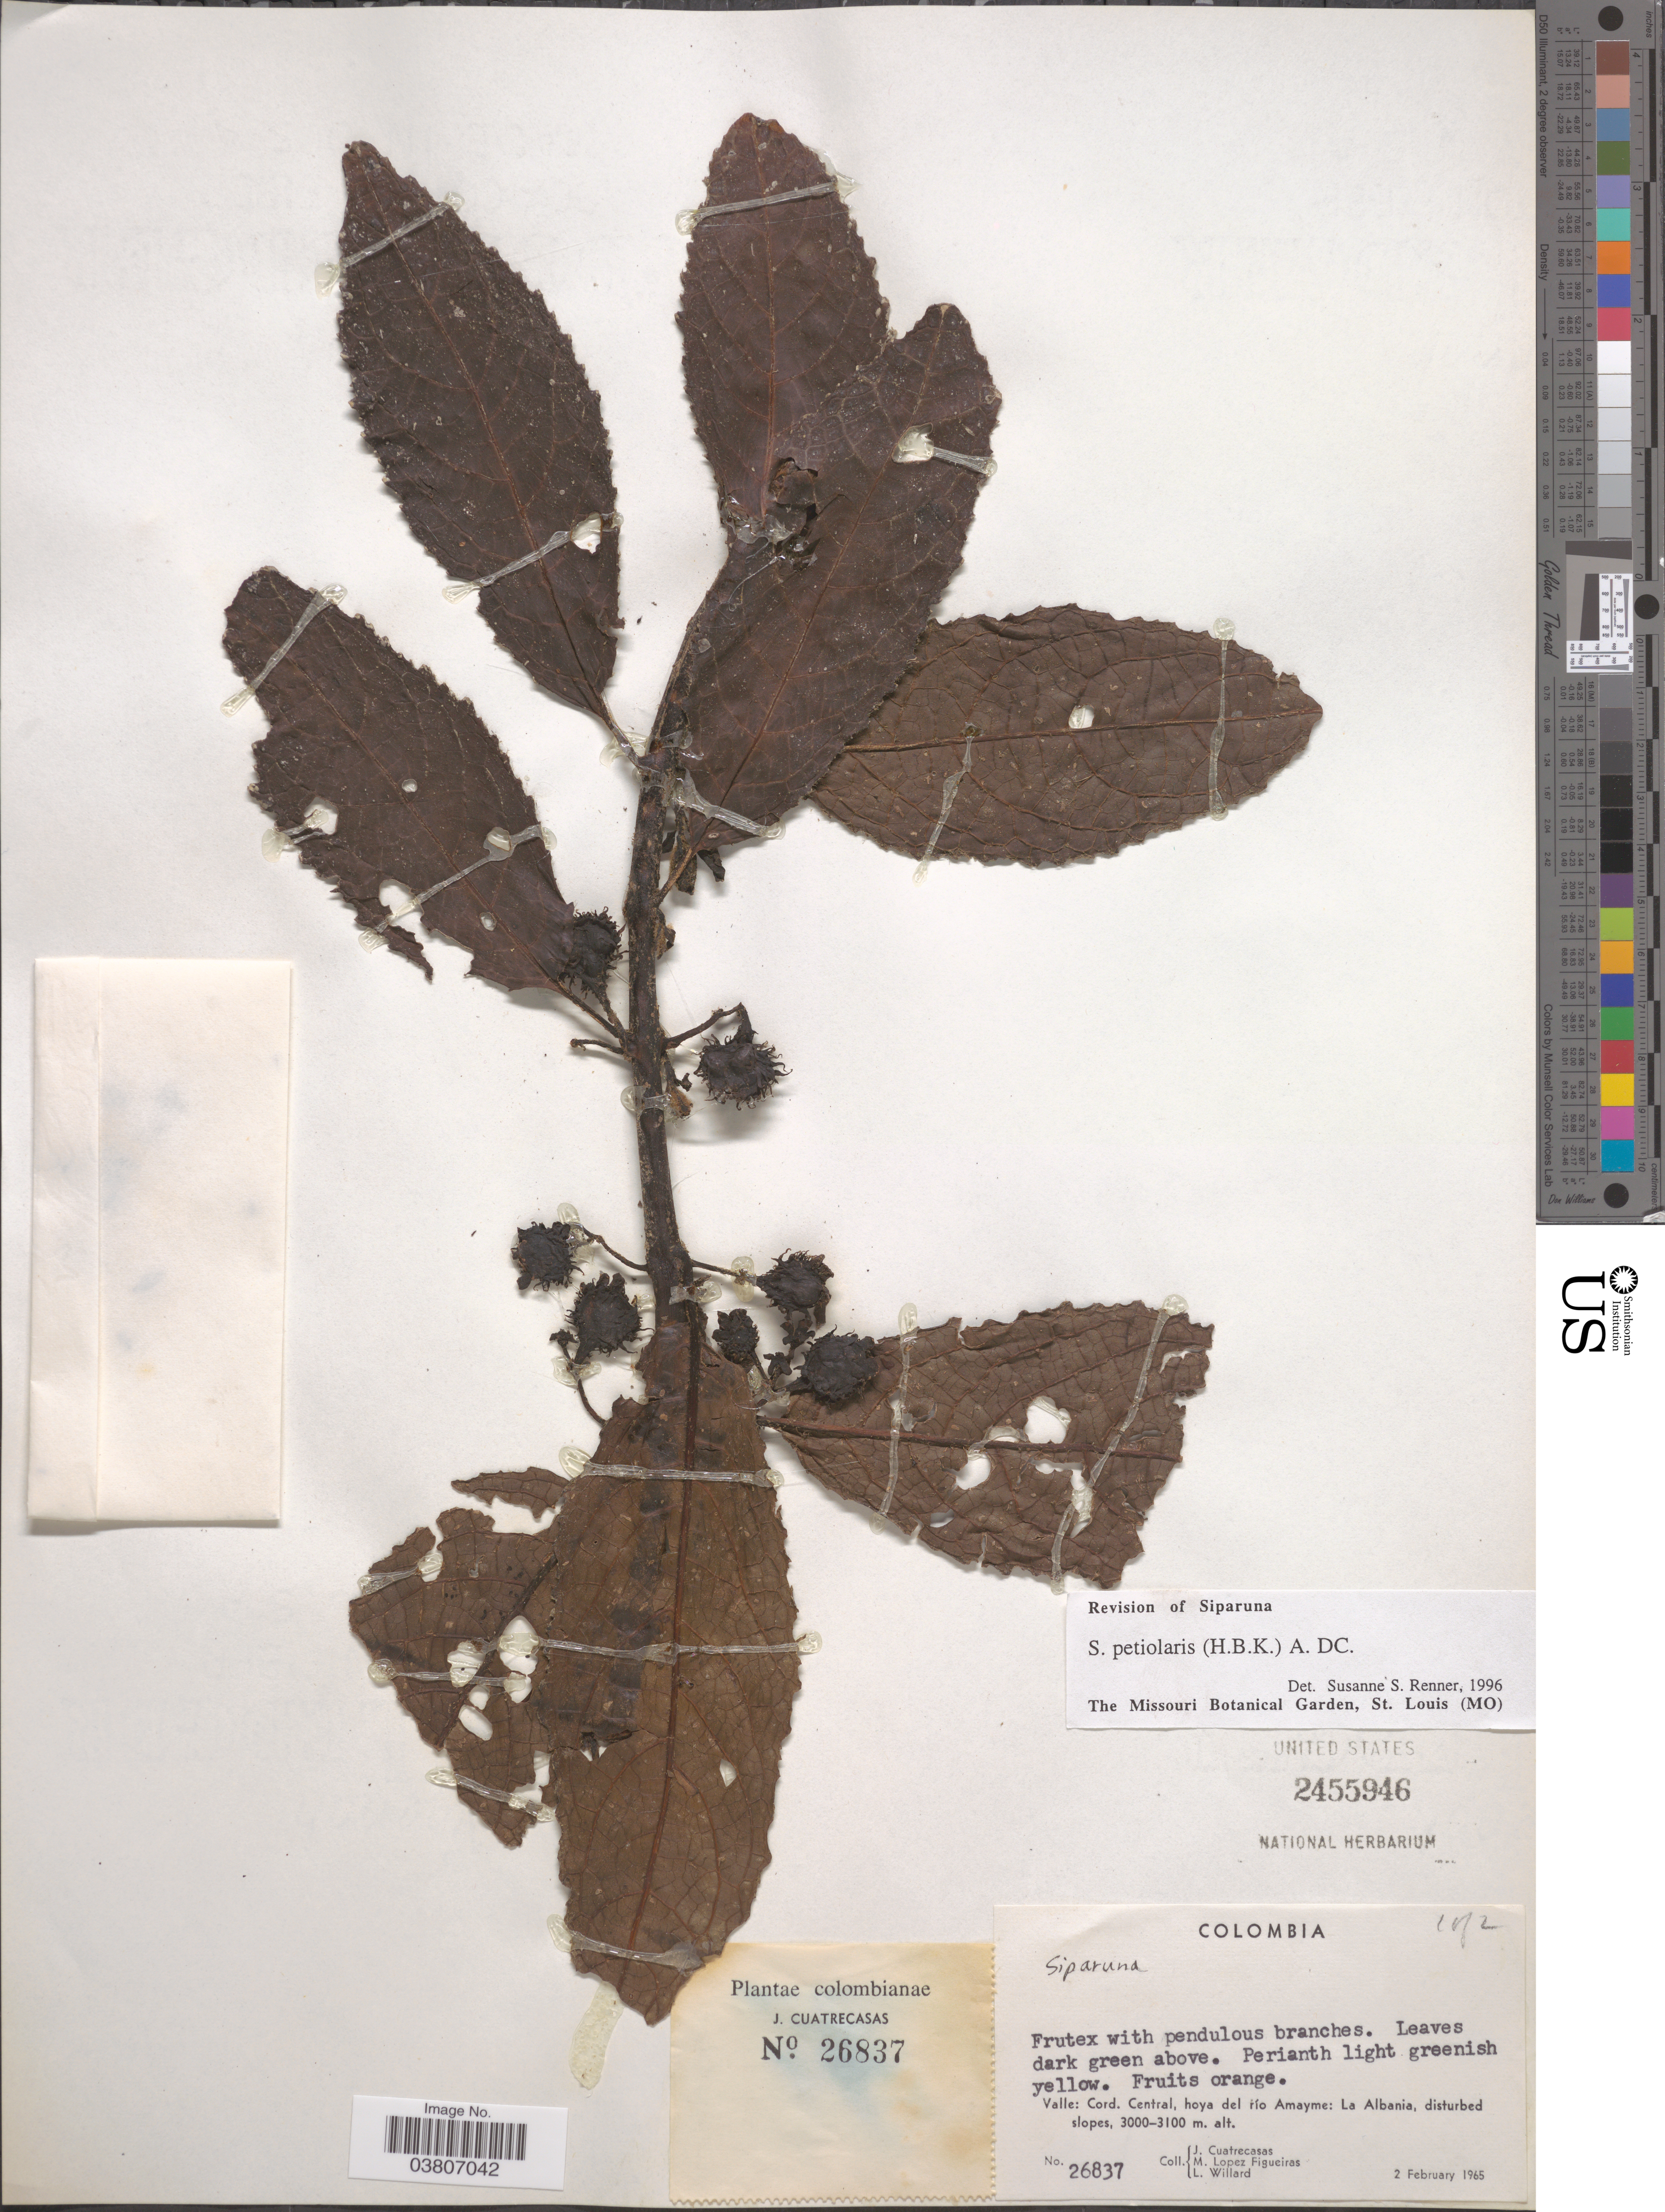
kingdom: Plantae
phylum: Tracheophyta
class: Magnoliopsida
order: Laurales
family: Siparunaceae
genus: Siparuna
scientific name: Siparuna echinata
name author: (Kunth) A. DC.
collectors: J. Cuatrecasas, M. López Figueiras & L. Willard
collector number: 26837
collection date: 1965-02-02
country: Colombia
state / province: Valle del Cauca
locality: Cord. Central, hoya del río Amayme: La Albania.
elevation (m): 3000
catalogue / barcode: US 2455946